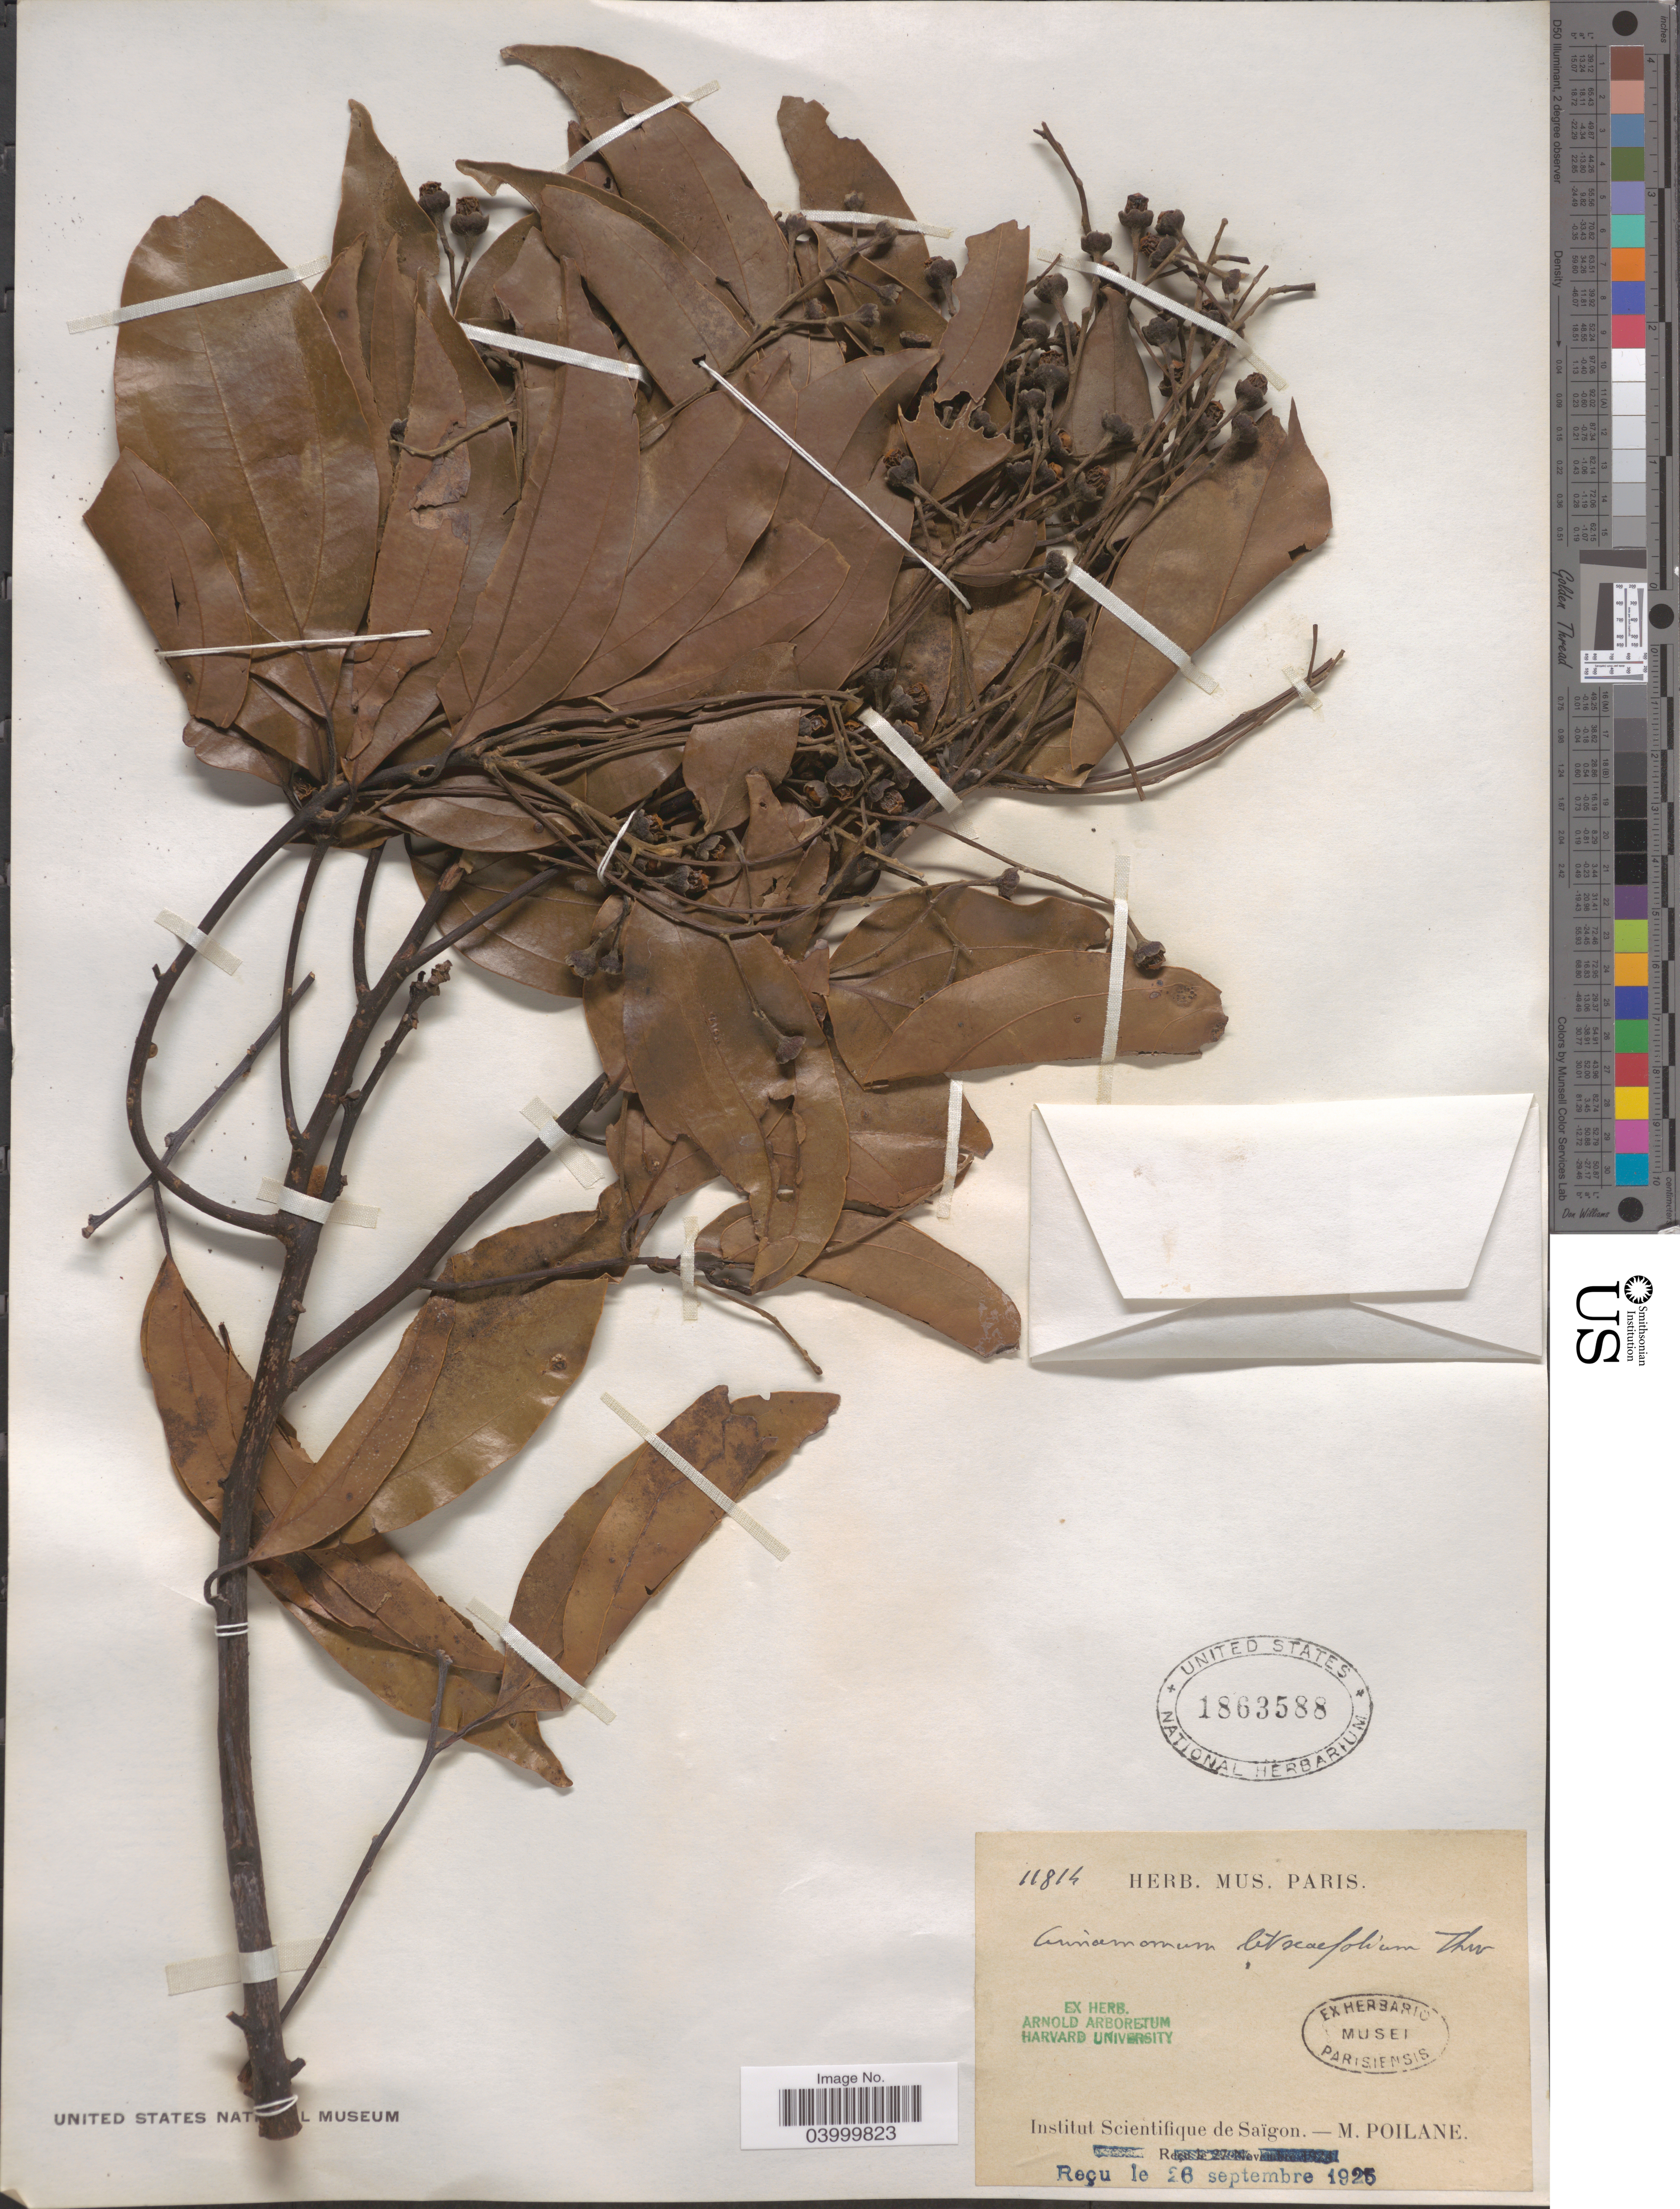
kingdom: Plantae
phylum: Tracheophyta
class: Magnoliopsida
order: Laurales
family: Lauraceae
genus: Cinnamomum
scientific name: Cinnamomum litsaeifolium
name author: Thwaites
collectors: M. Poilane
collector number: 11814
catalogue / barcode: US 1863588